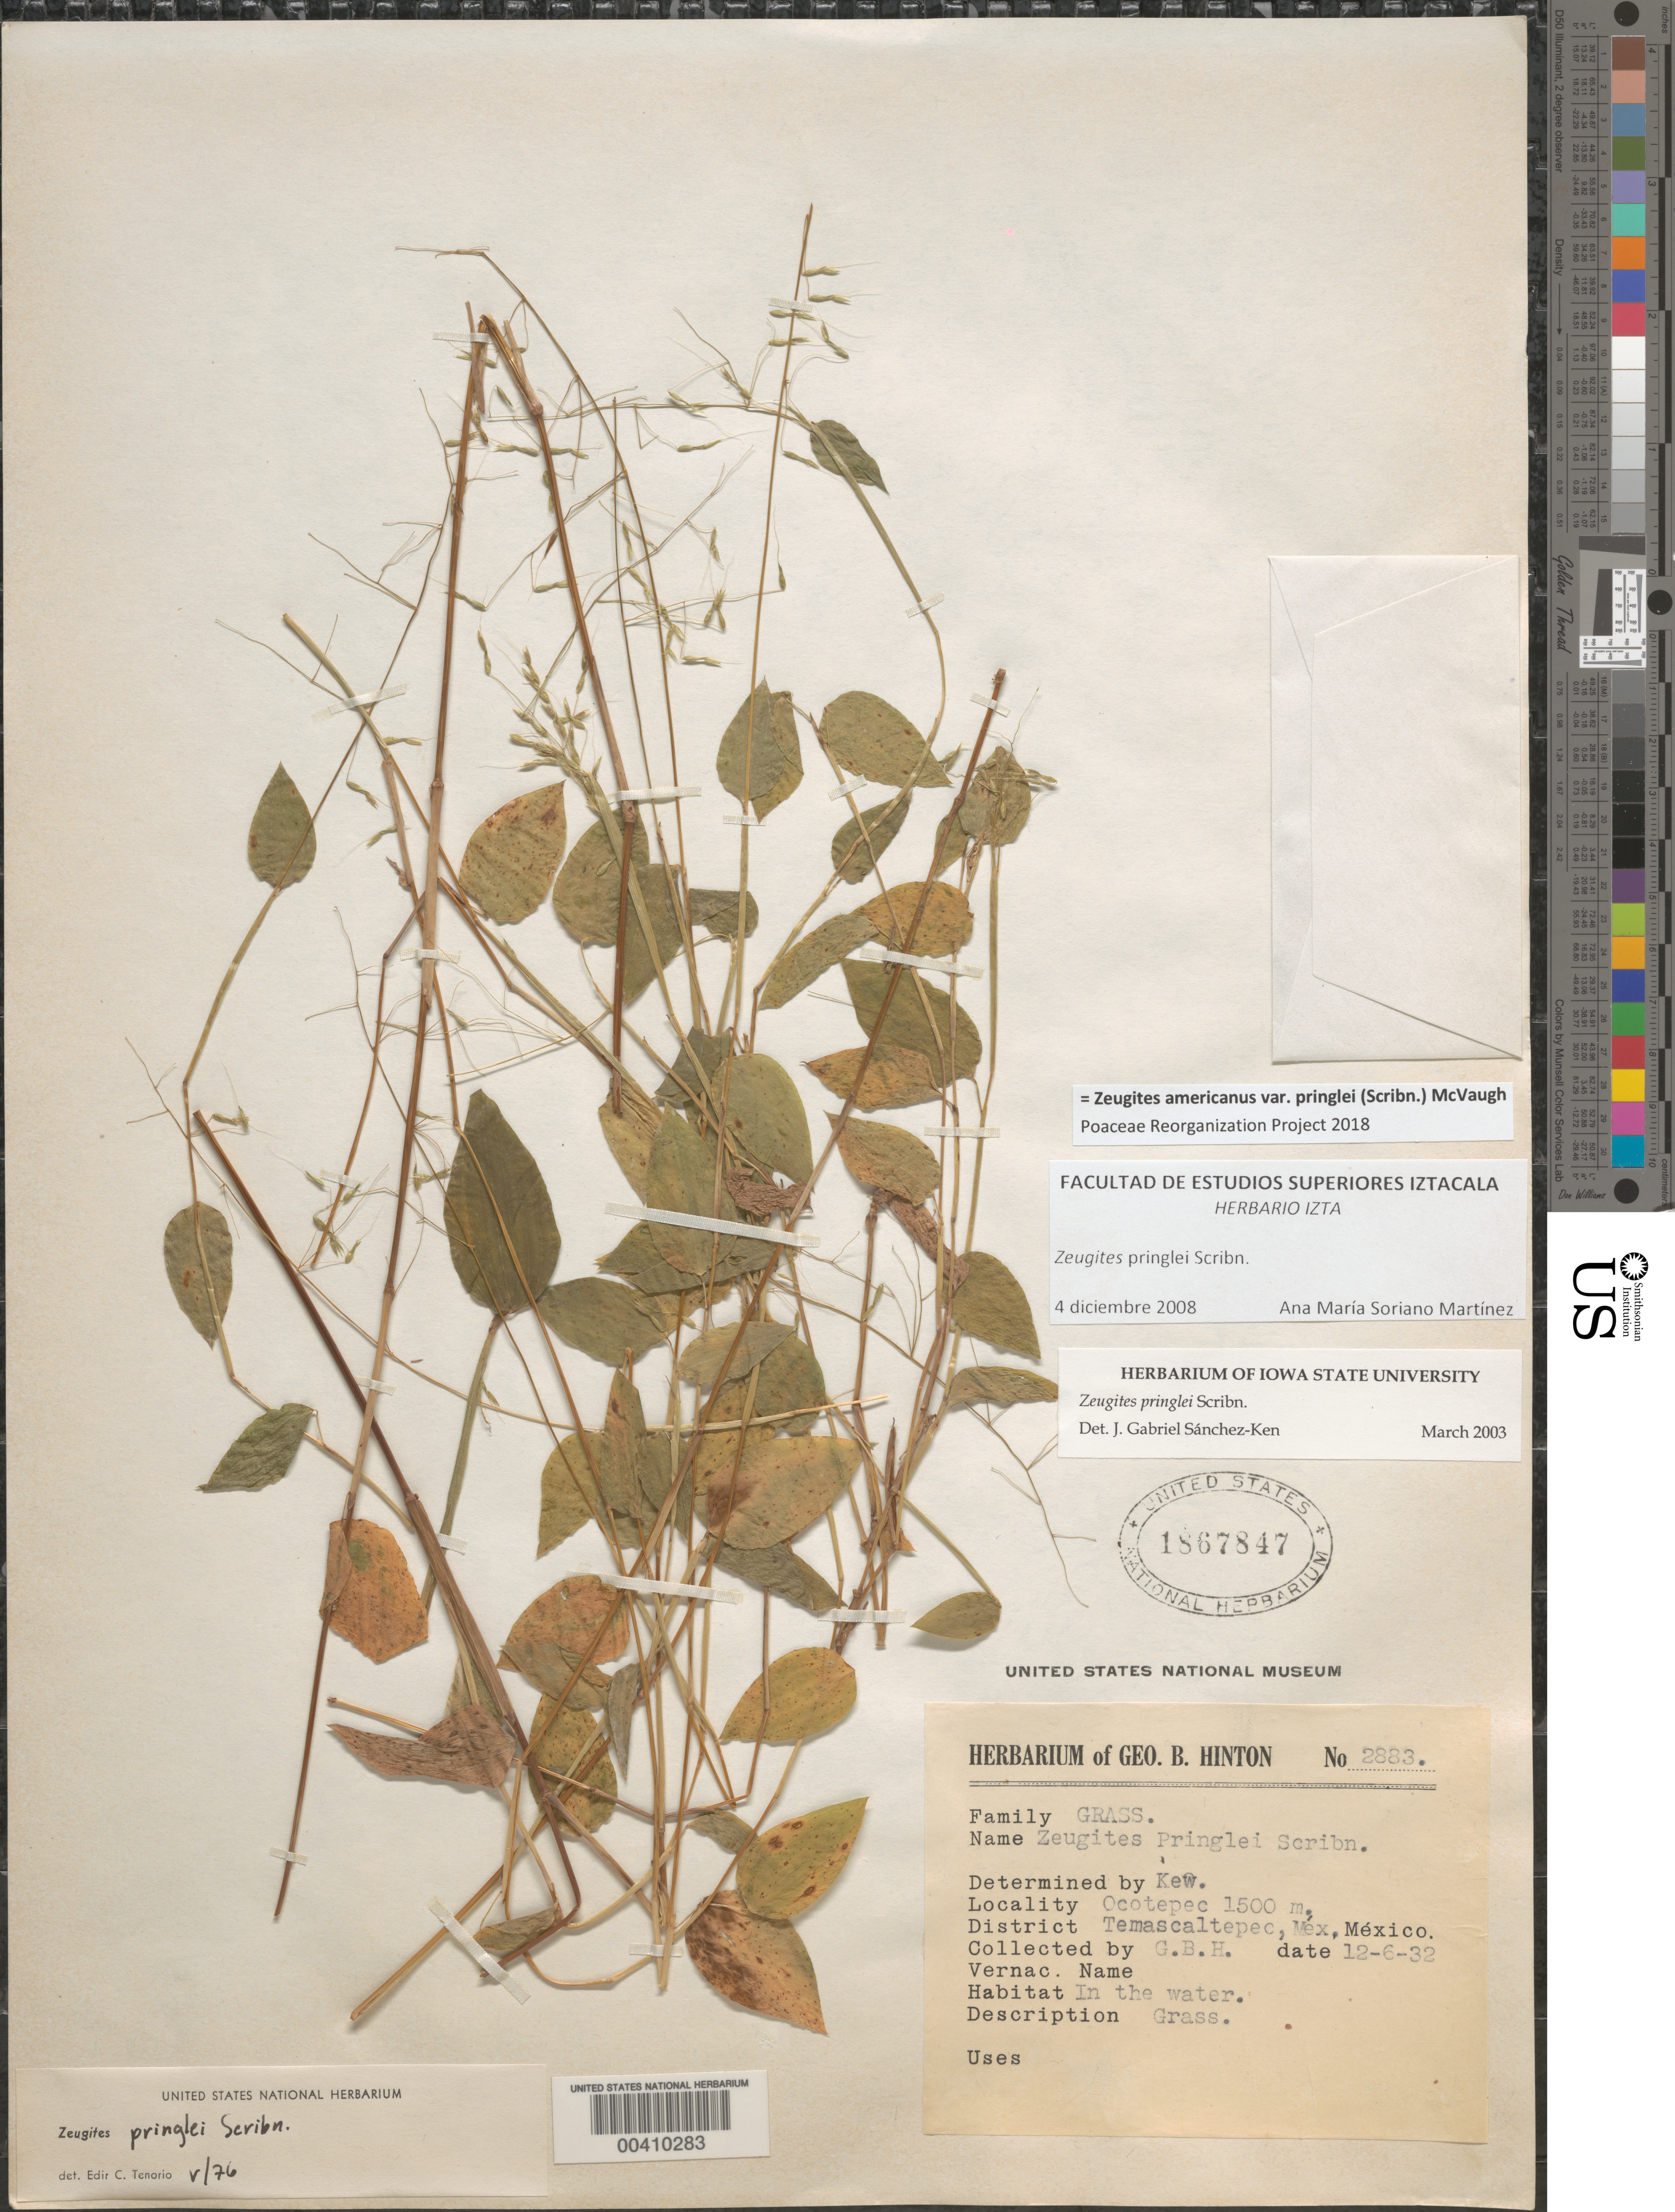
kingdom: Plantae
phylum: Tracheophyta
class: Liliopsida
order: Poales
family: Poaceae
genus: Zeugites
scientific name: Zeugites americanus var. pringlei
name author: (Scribn.) McVaugh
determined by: Poaceae Reorganization Project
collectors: G. B. Hinton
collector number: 2883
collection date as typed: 12 Jun 1932 or 6 Dec 1932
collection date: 1932-06-12 or 1932-12-06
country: Mexico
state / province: México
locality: Ocotepec, Temascaltepec Dist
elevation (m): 1500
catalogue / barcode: US 1867847